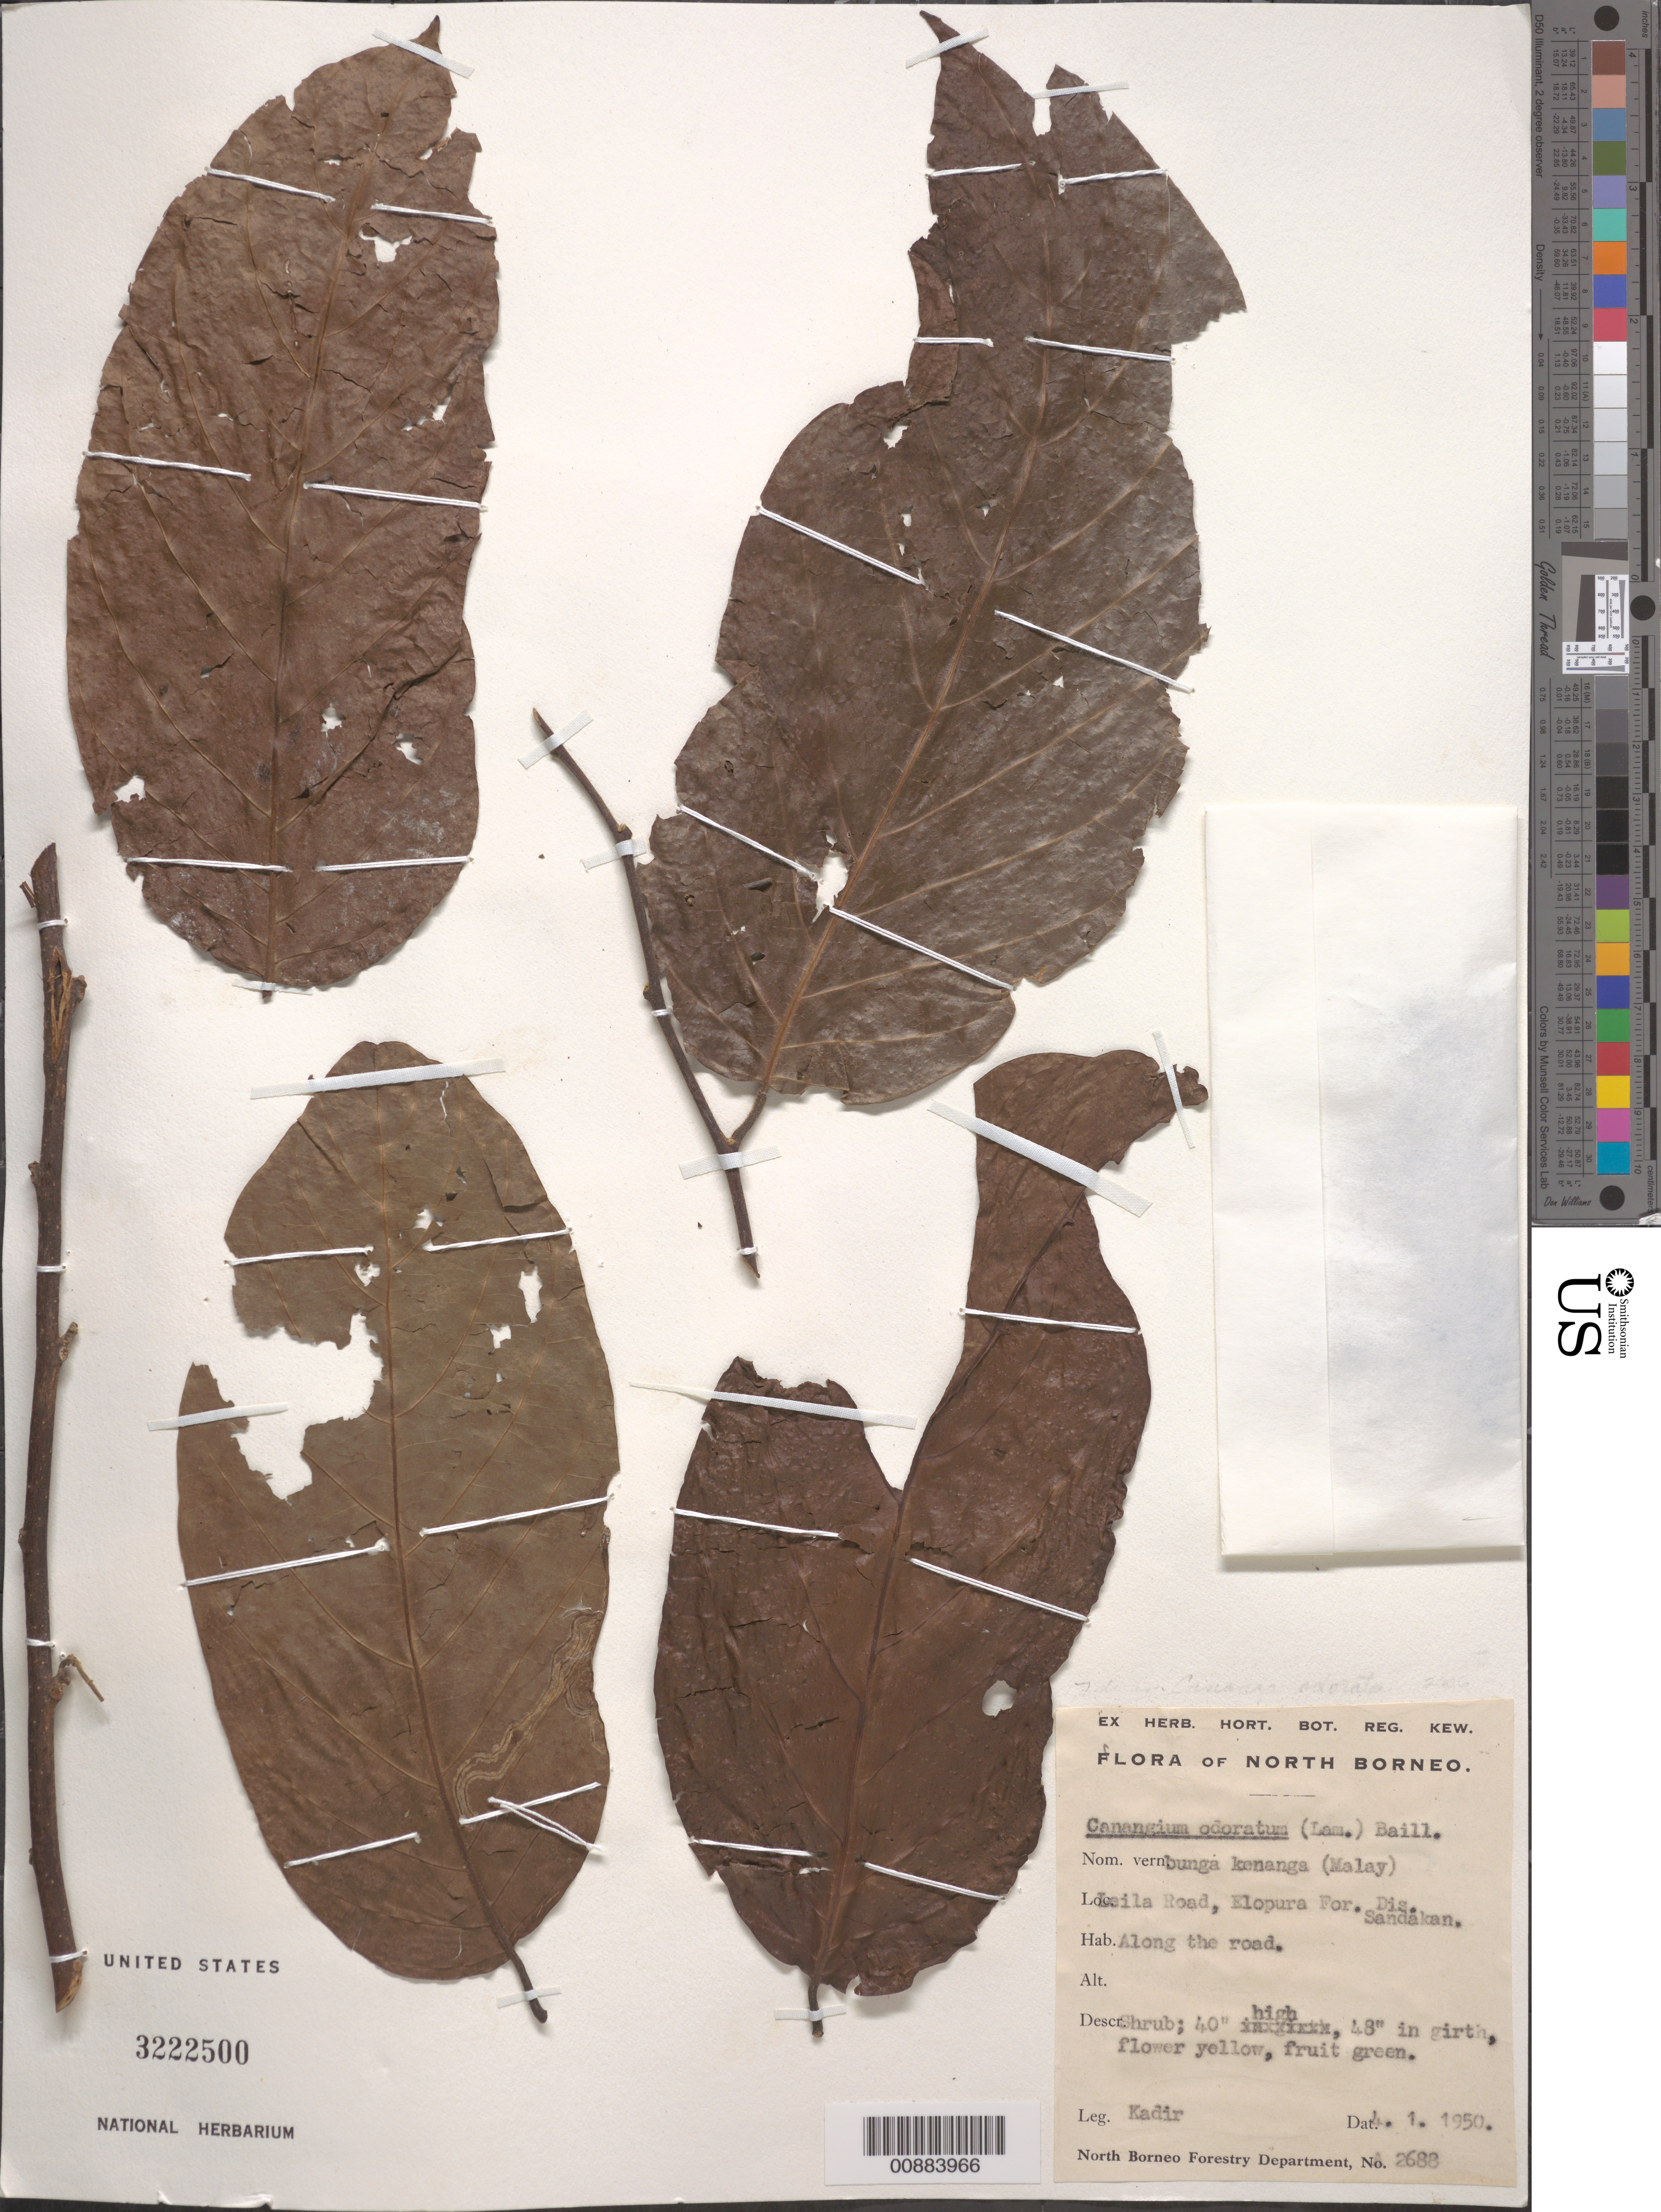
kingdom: Plantae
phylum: Tracheophyta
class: Magnoliopsida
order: Magnoliales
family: Annonaceae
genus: Cananga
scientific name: Cananga odorata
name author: (Lam.) Hook. f. & Thomson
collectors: Kadir Bin Abdul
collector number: A 2688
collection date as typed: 04 Jan 1950 or 01 Apr 1950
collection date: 1950-01-04 or 1950-04-01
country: Malaysia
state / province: Sabah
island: Borneo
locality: Leila Road, Elopura For. Dis. Sandaken.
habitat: Along the road.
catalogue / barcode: US 3222500